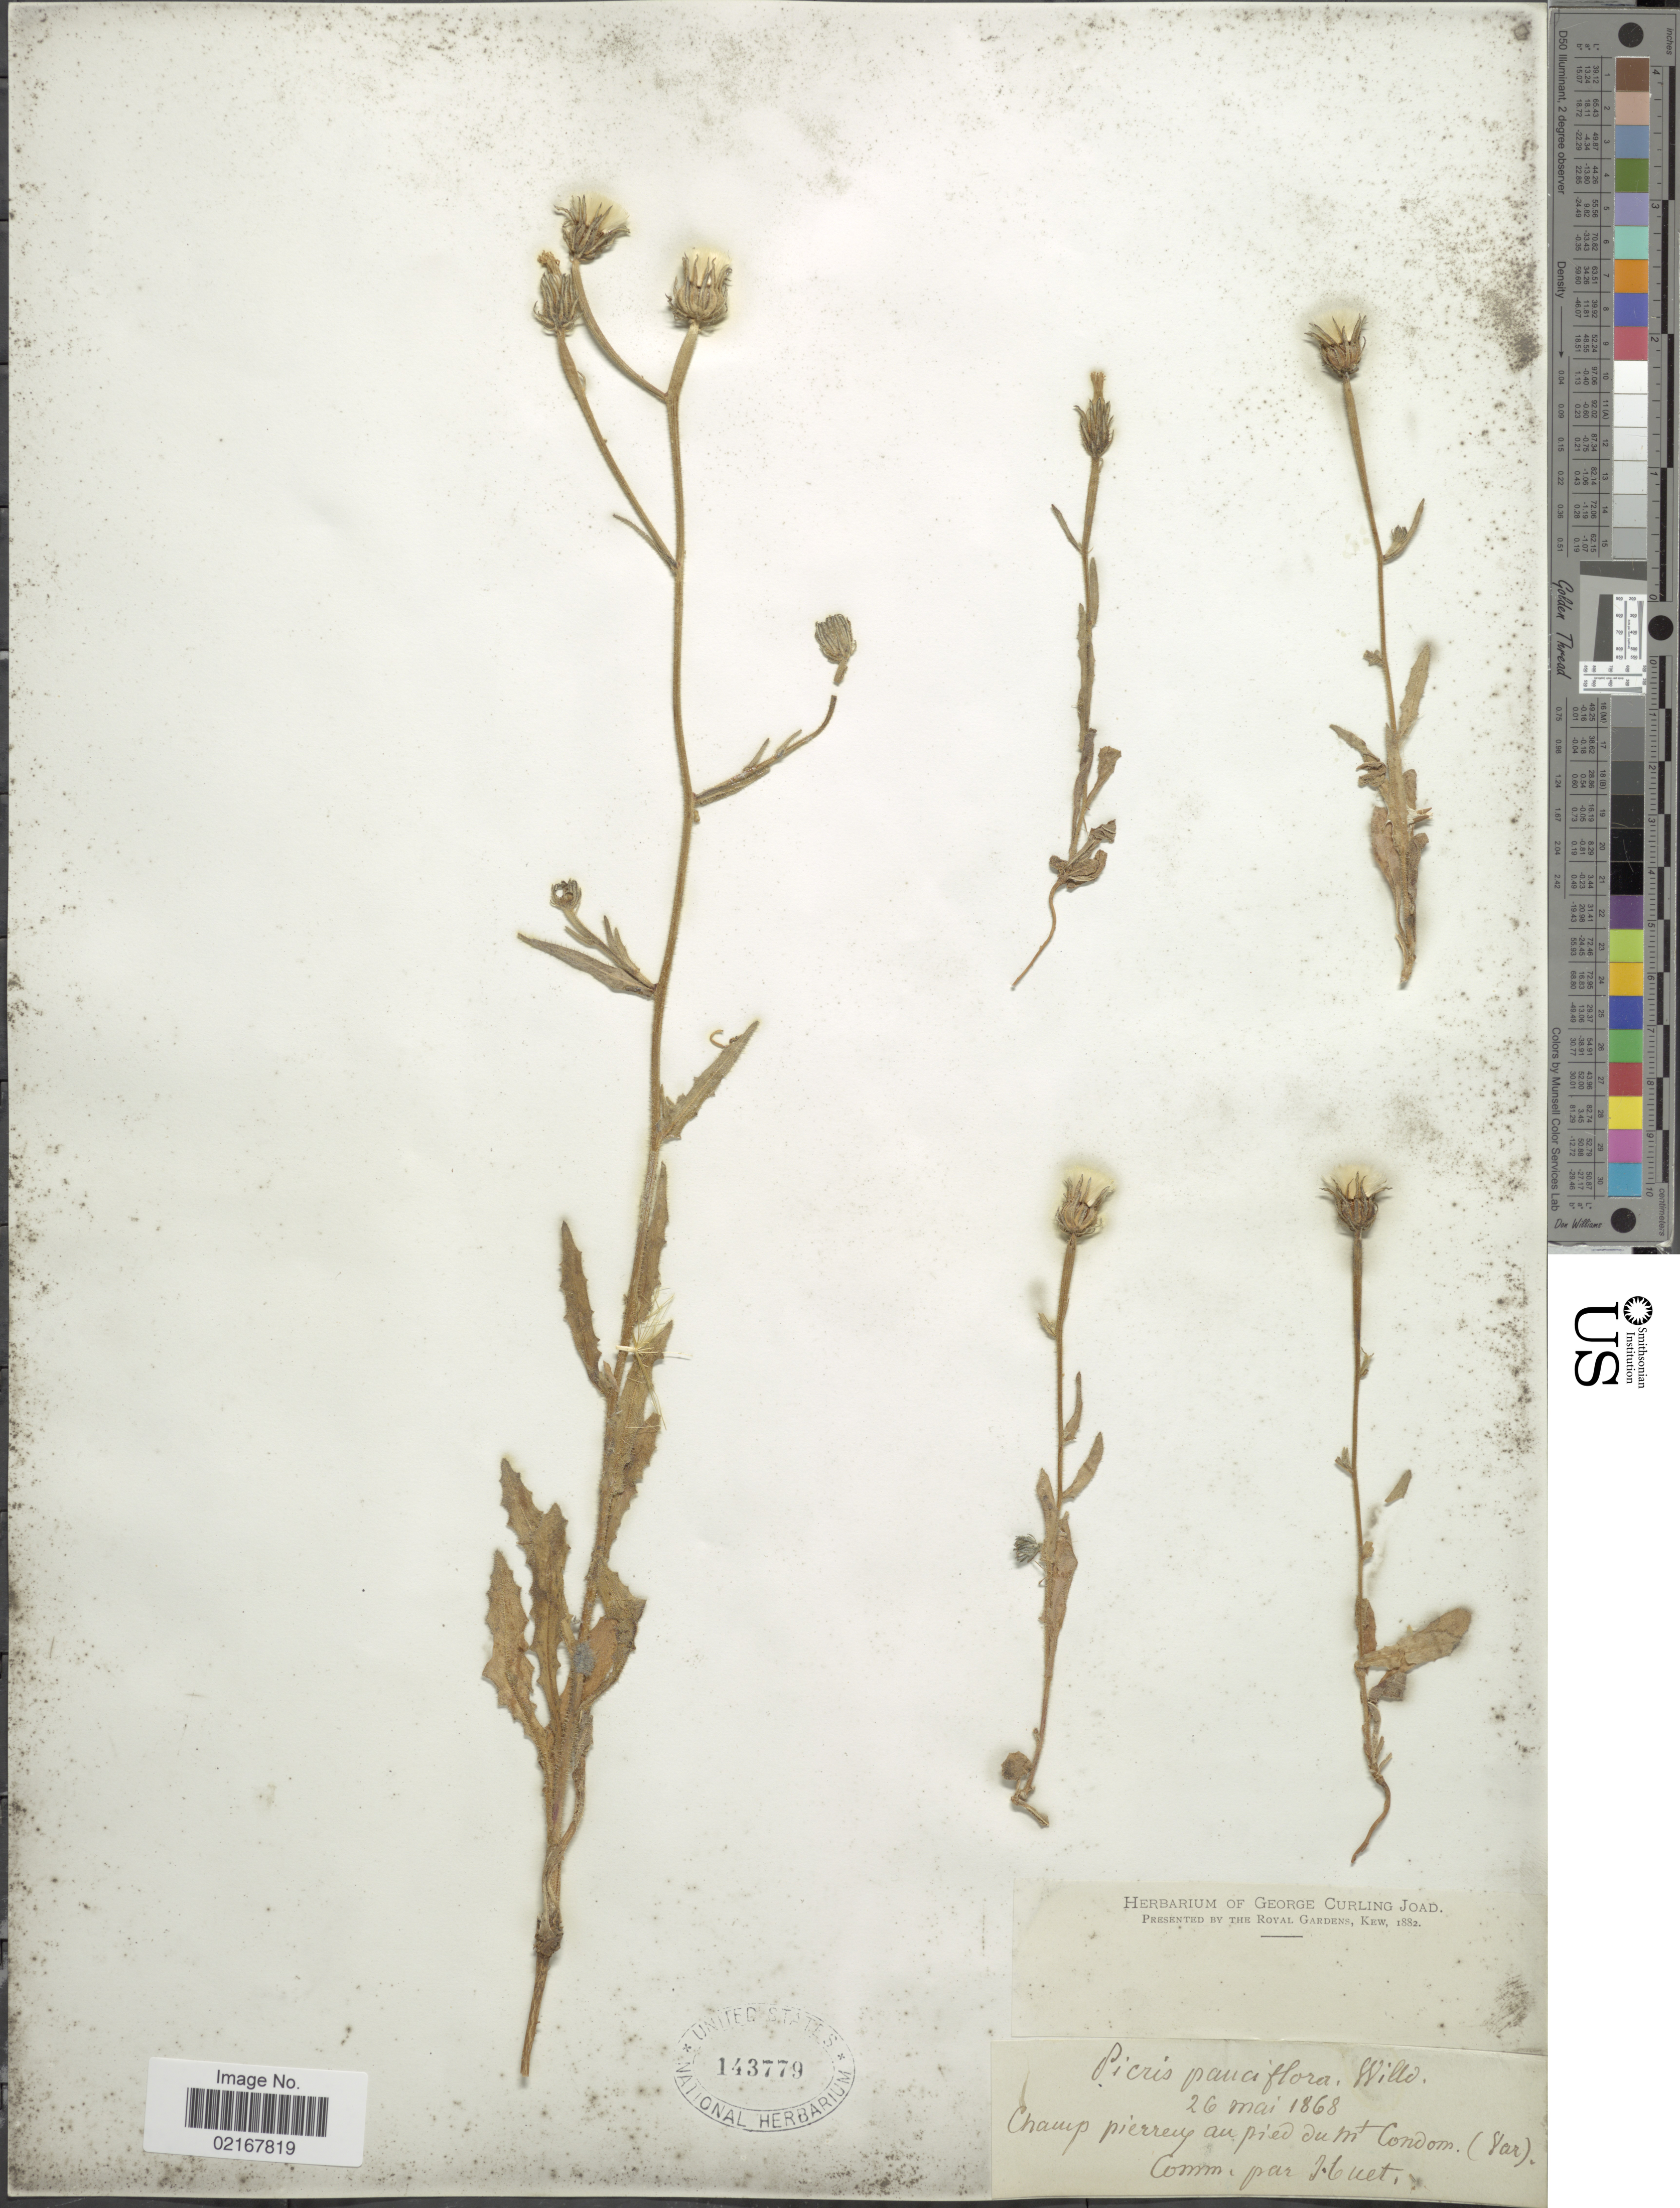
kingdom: Plantae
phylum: Tracheophyta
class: Magnoliopsida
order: Asterales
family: Asteraceae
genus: Picris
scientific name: Picris pauciflora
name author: Willd.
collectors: ex herb. George Curling Joad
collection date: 1868-05-26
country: France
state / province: Provence-Alpes-Côte d'Azur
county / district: Var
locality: Champ pierreng au pied du Mt Condom (Var)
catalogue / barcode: US 143779